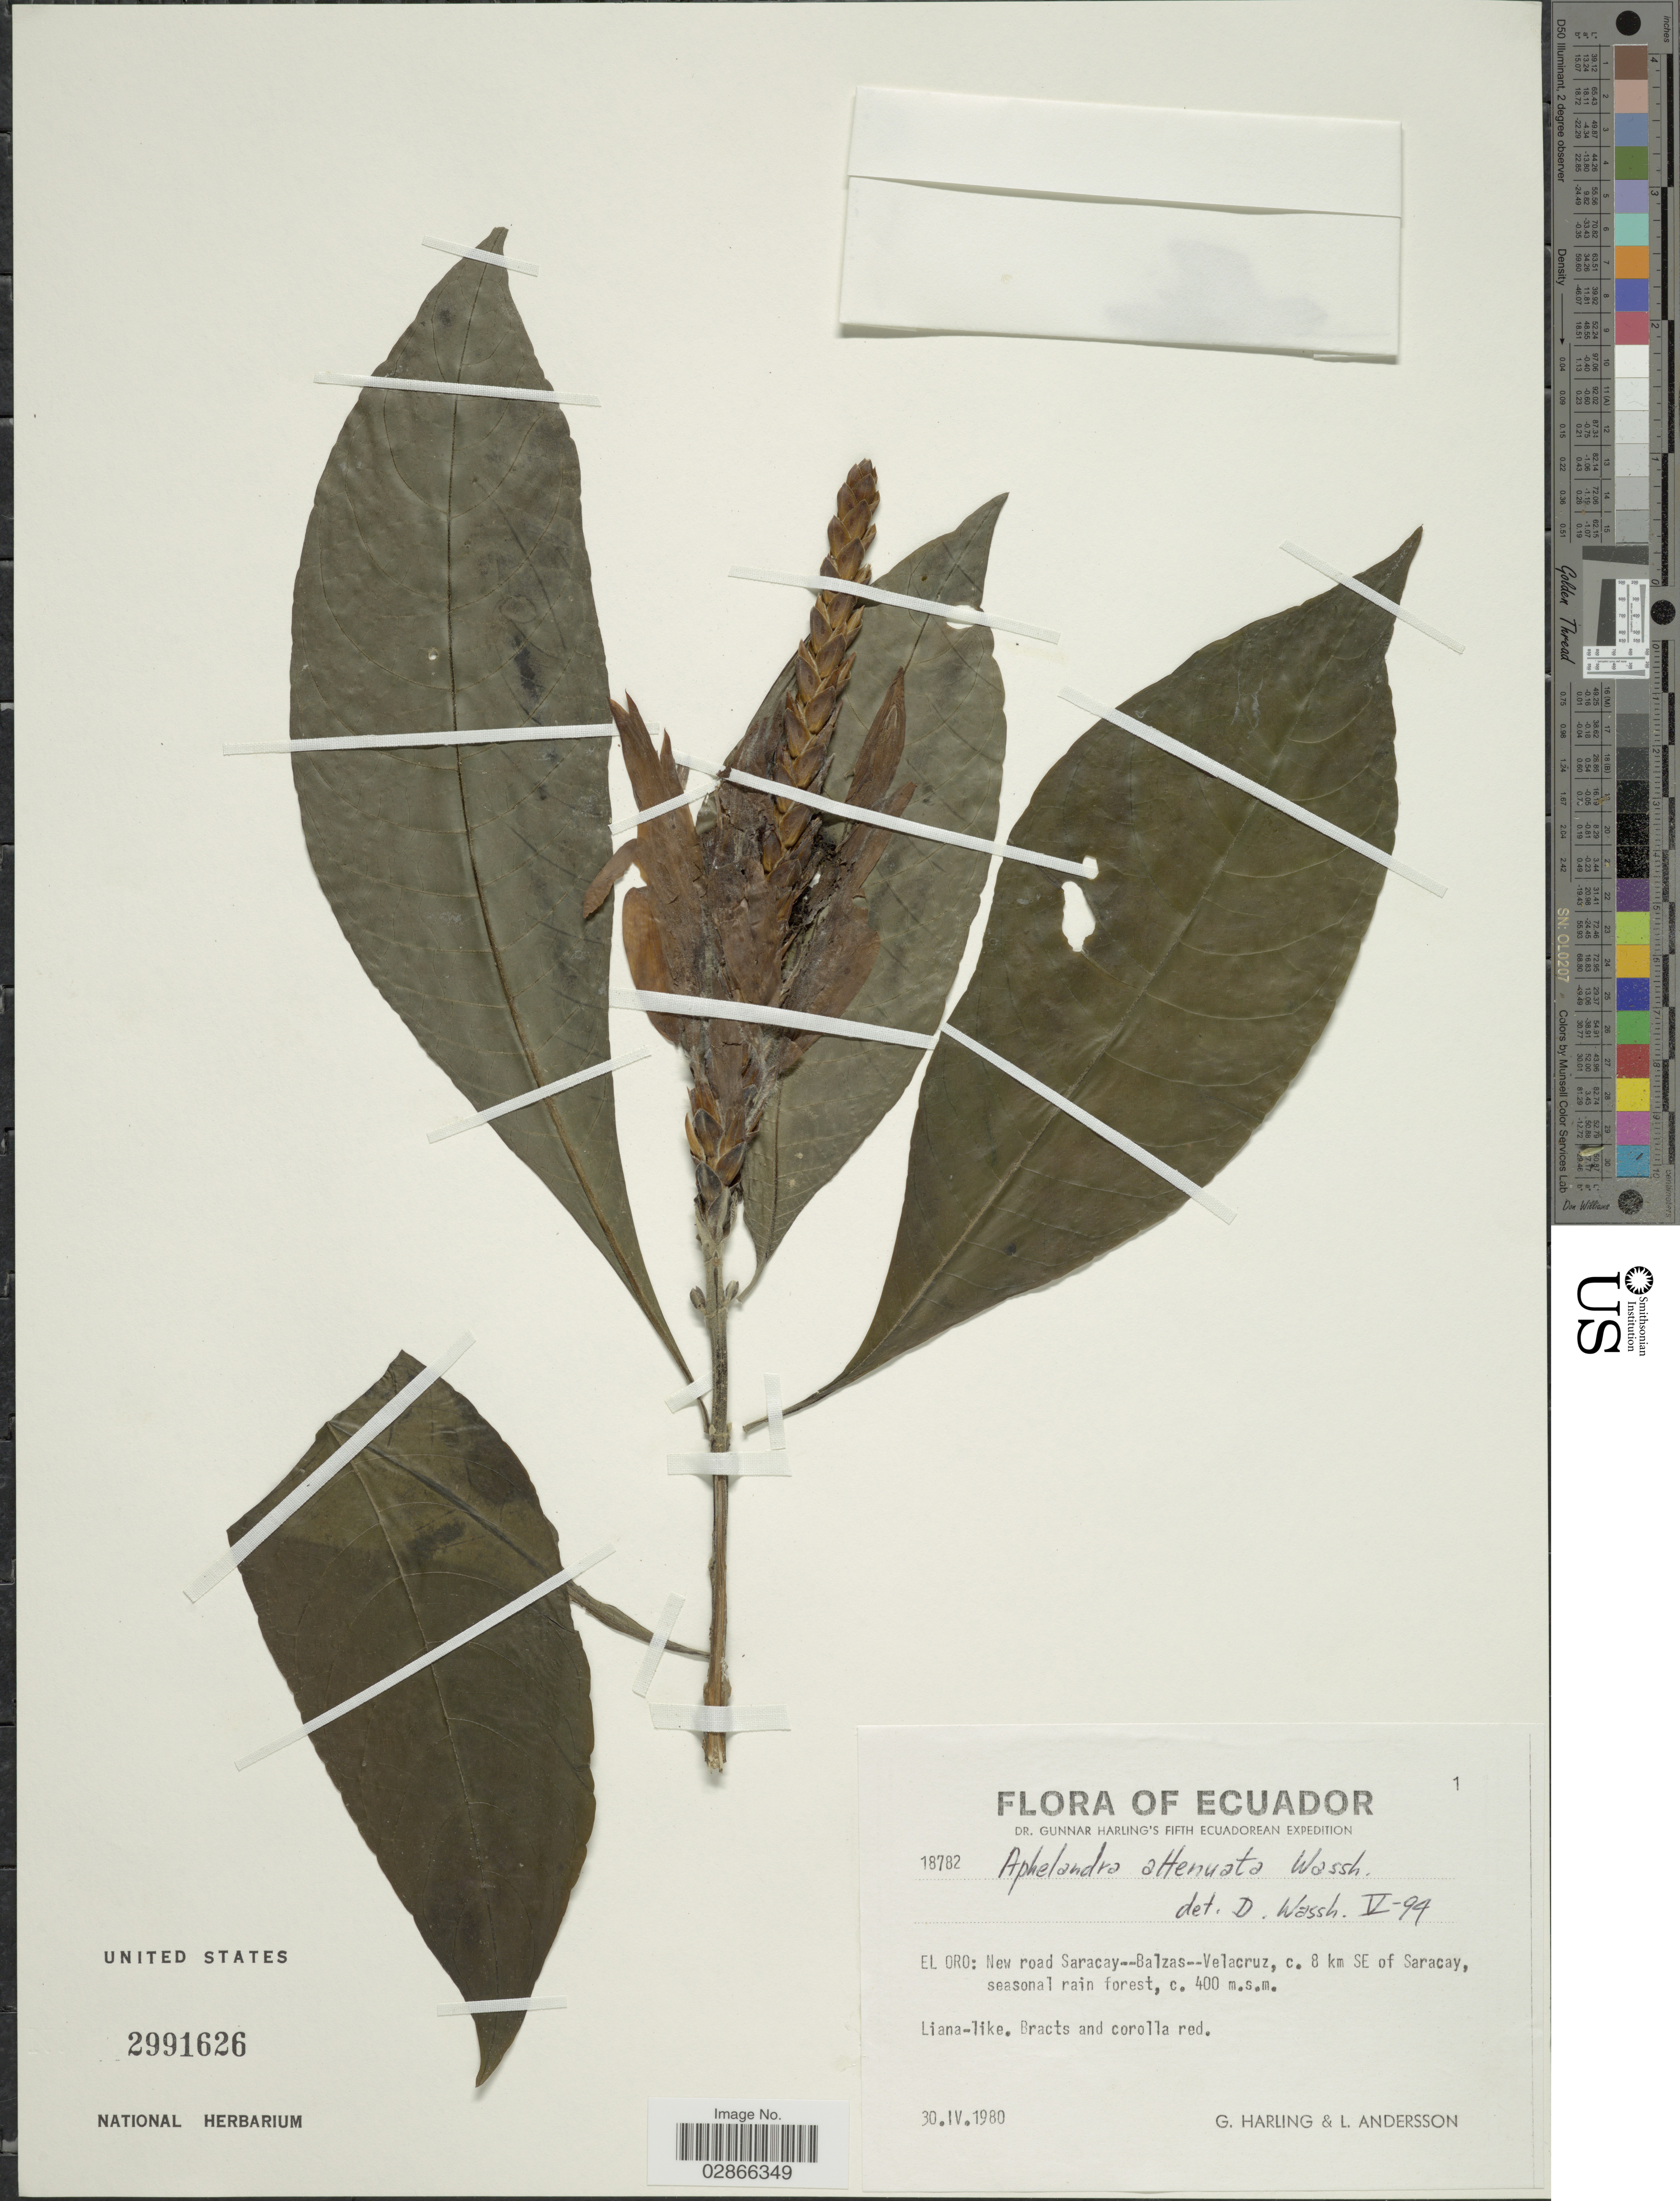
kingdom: Plantae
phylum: Tracheophyta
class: Magnoliopsida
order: Lamiales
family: Acanthaceae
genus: Aphelandra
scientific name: Aphelandra attenuata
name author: Wassh.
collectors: G. Harling & L. Andersson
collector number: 18782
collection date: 1980-04-30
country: Ecuador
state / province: El Oro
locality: New road Saracay--Balzas--Velacruz, c. 8 km SE of Saracay.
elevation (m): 400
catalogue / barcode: US 2991626